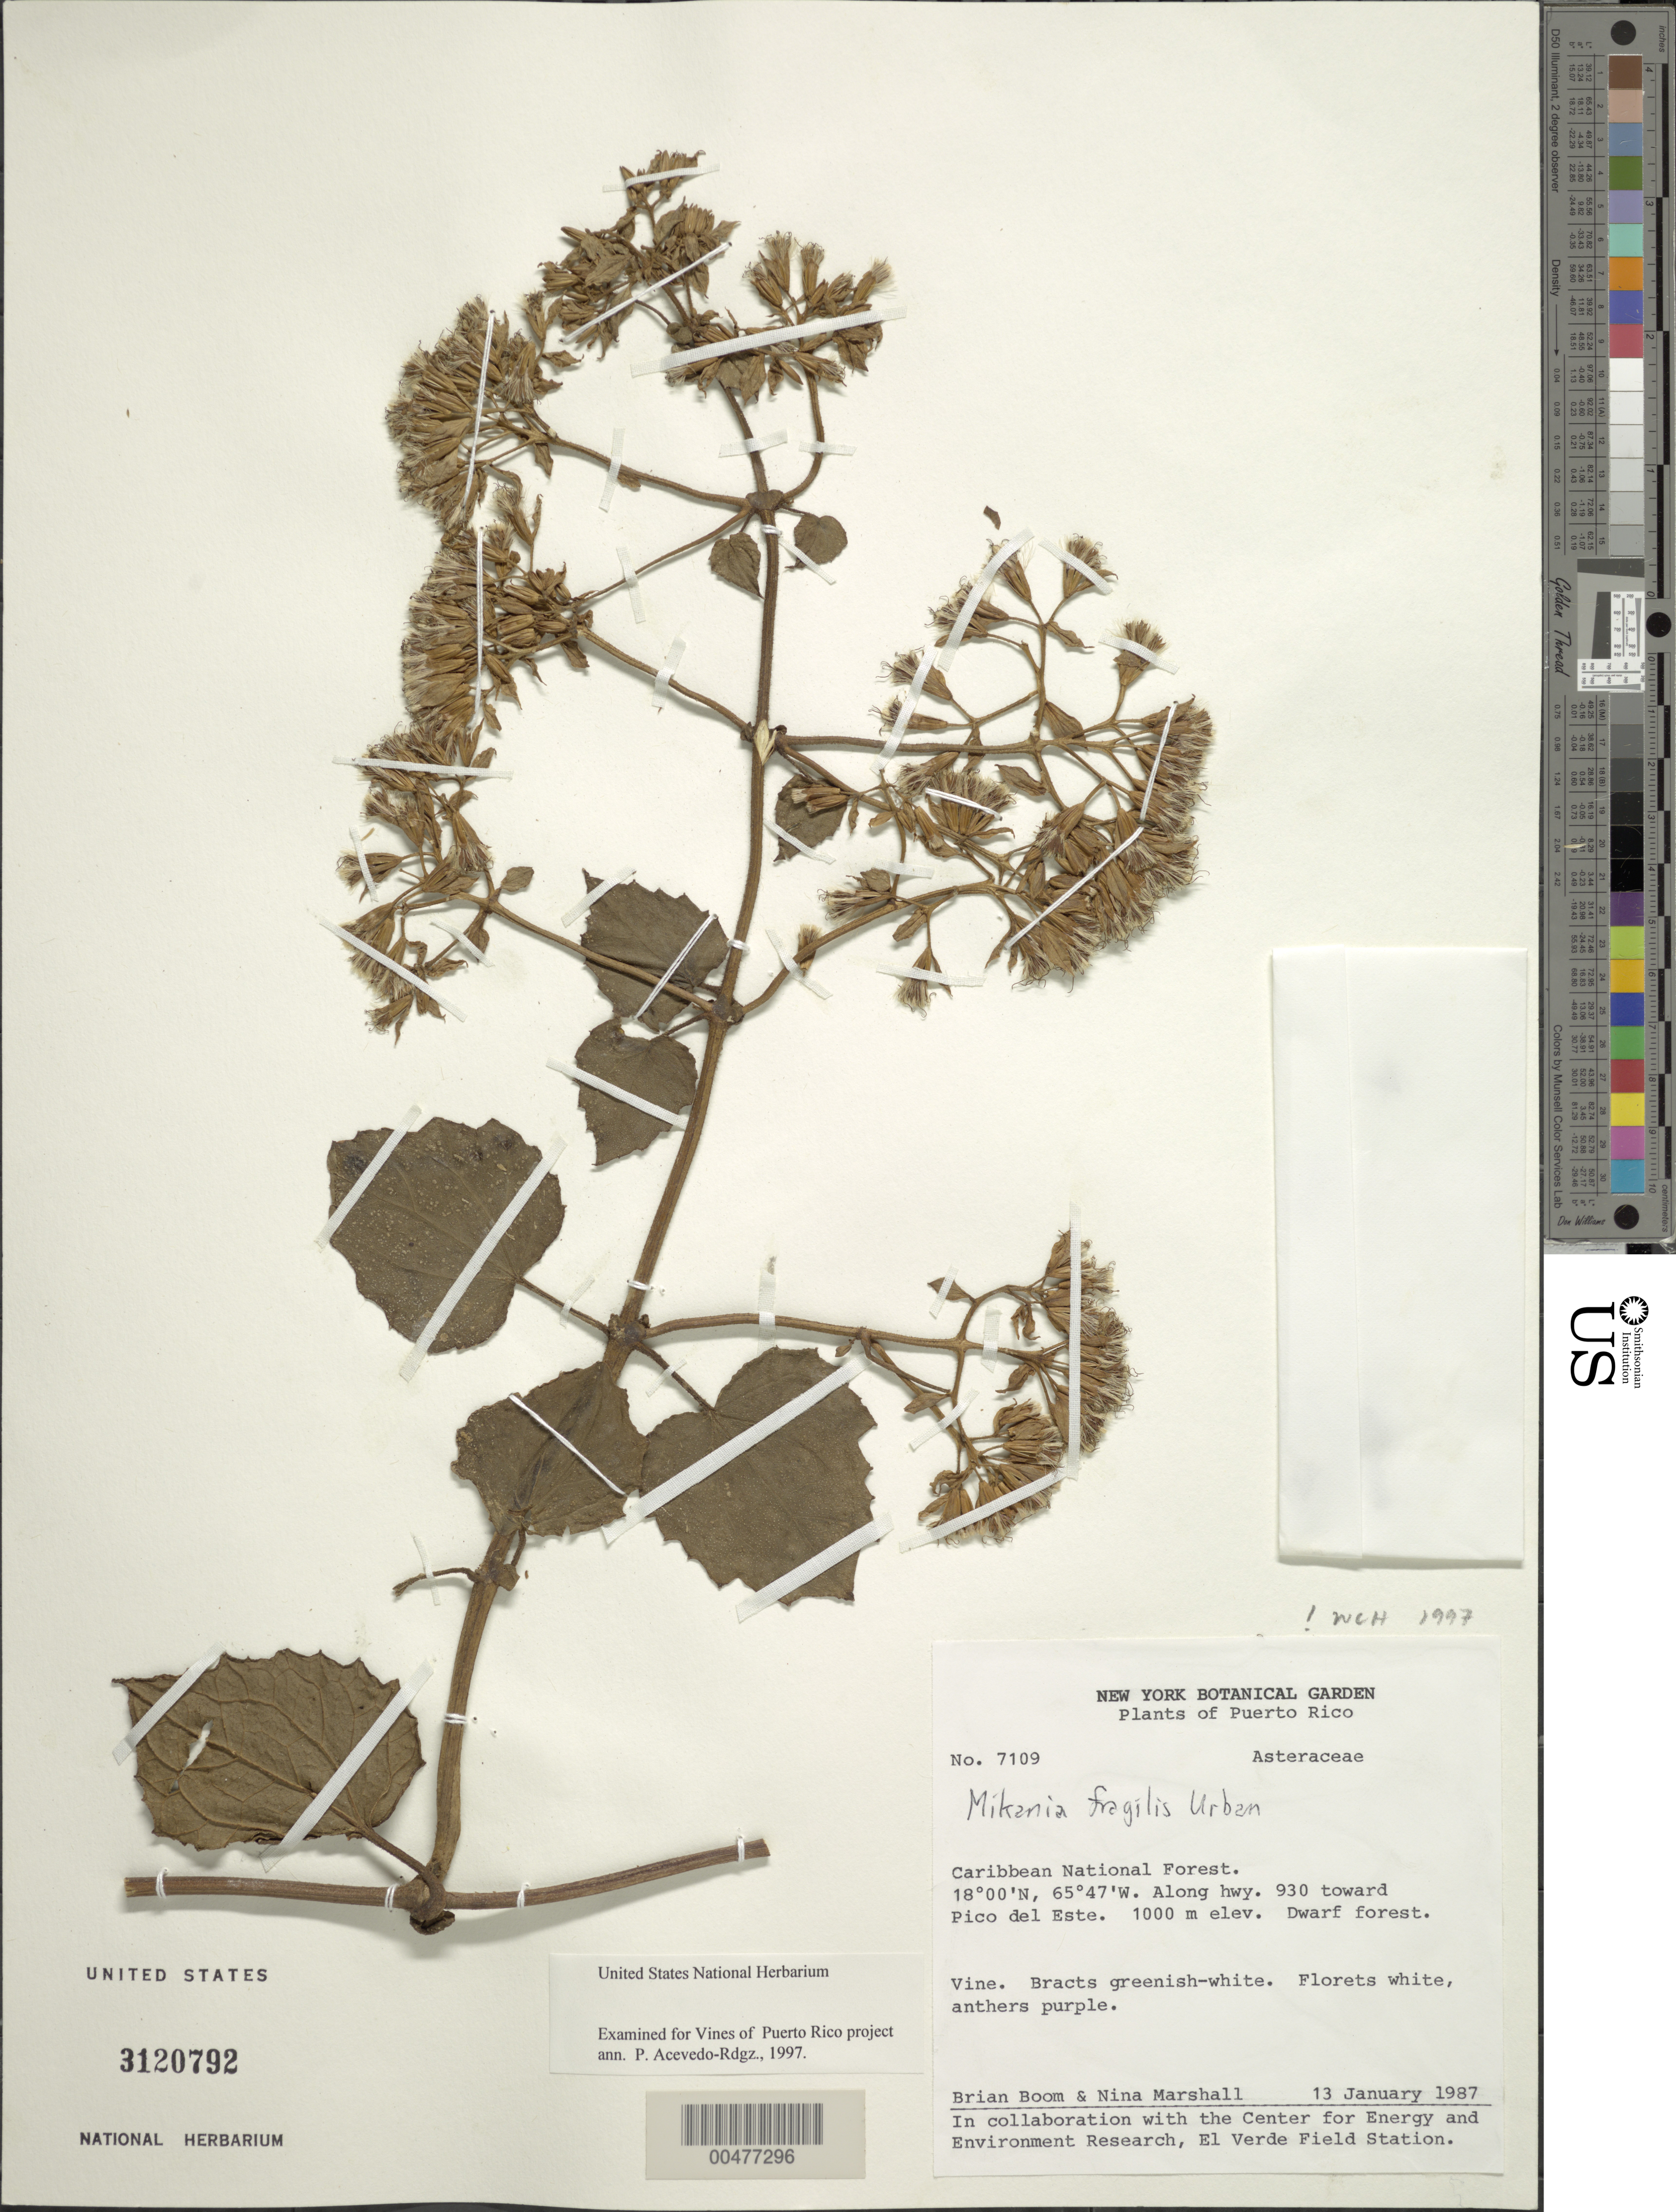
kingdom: Plantae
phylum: Tracheophyta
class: Magnoliopsida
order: Asterales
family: Asteraceae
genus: Mikania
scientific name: Mikania fragilis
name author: Urb.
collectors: B. M. Boom & -. Marshall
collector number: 7109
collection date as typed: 13 Jan 1987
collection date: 1987-01-13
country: Puerto Rico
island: Greater Antilles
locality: Caribbean National Forest, along Hwy 930 towards Pico del Este. Dwarf forest.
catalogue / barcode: US 3120792